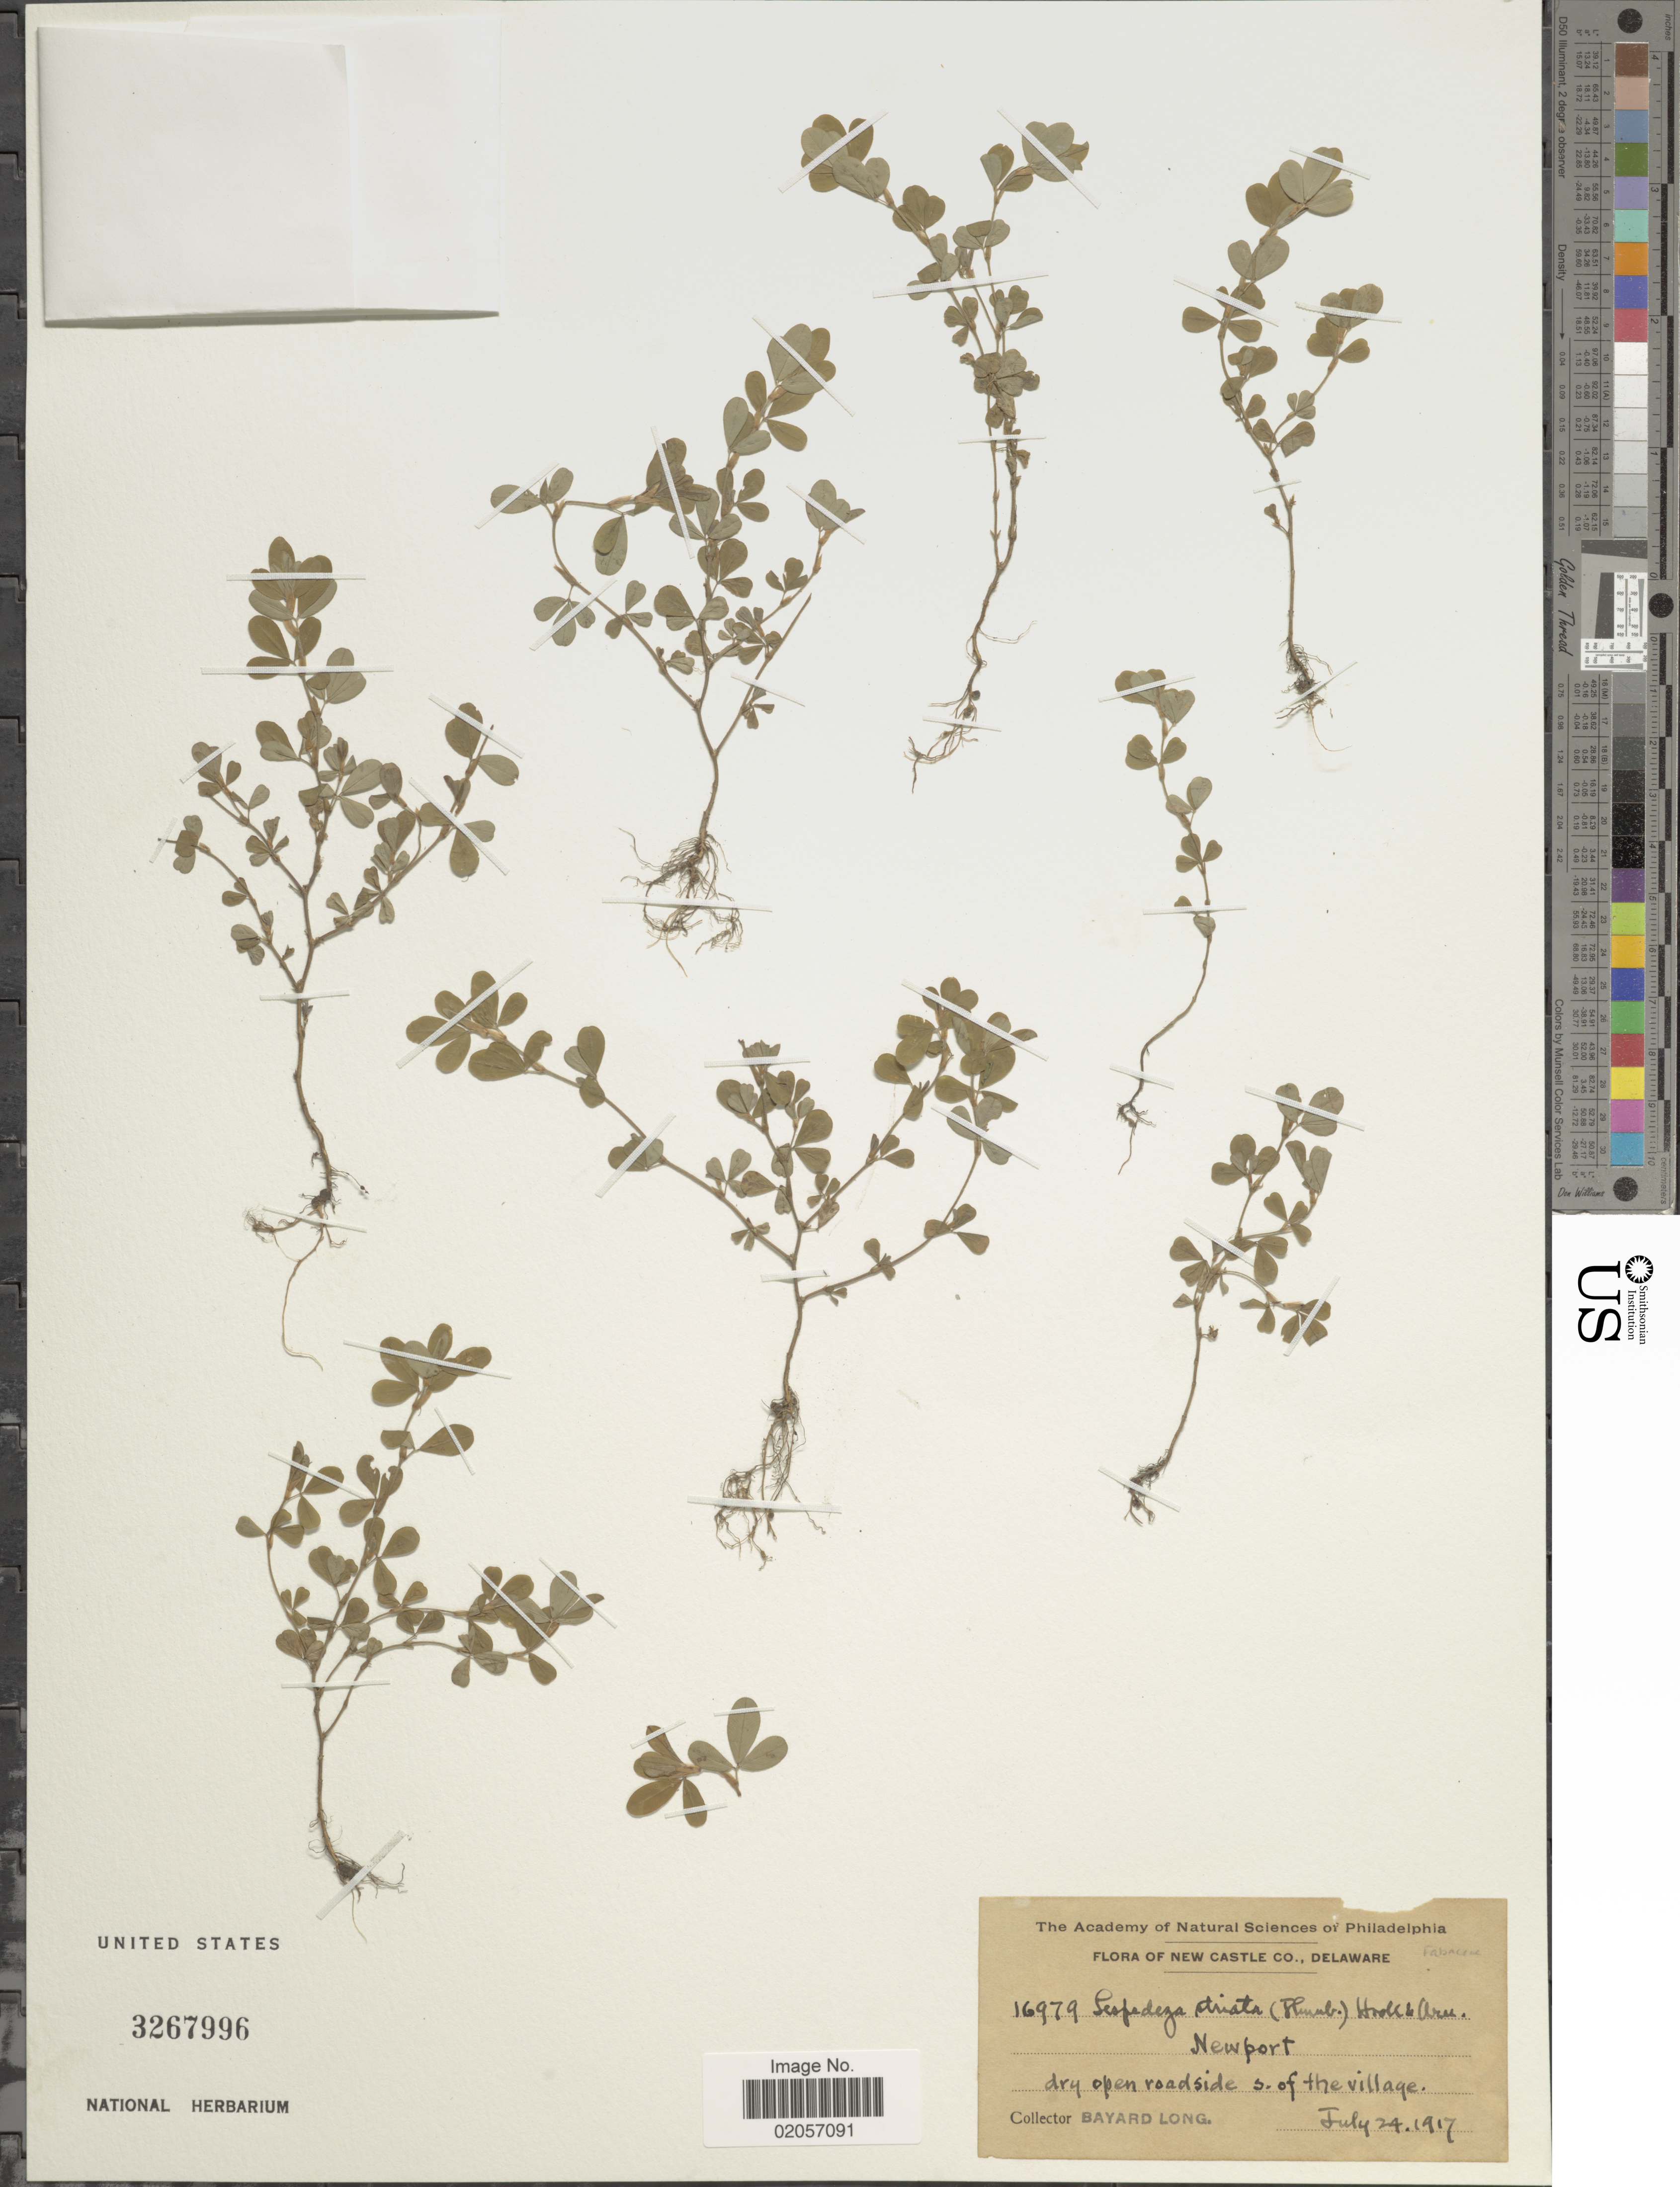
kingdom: Plantae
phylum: Tracheophyta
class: Magnoliopsida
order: Fabales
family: Fabaceae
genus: Kummerowia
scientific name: Kummerowia striata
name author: (Thunb.) Schindl.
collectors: B. H. Long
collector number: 16979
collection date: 1917-07-24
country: United States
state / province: Delaware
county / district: New Castle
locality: New Castle Co. Newport, dry open roadside s. of the village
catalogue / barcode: US 3267996